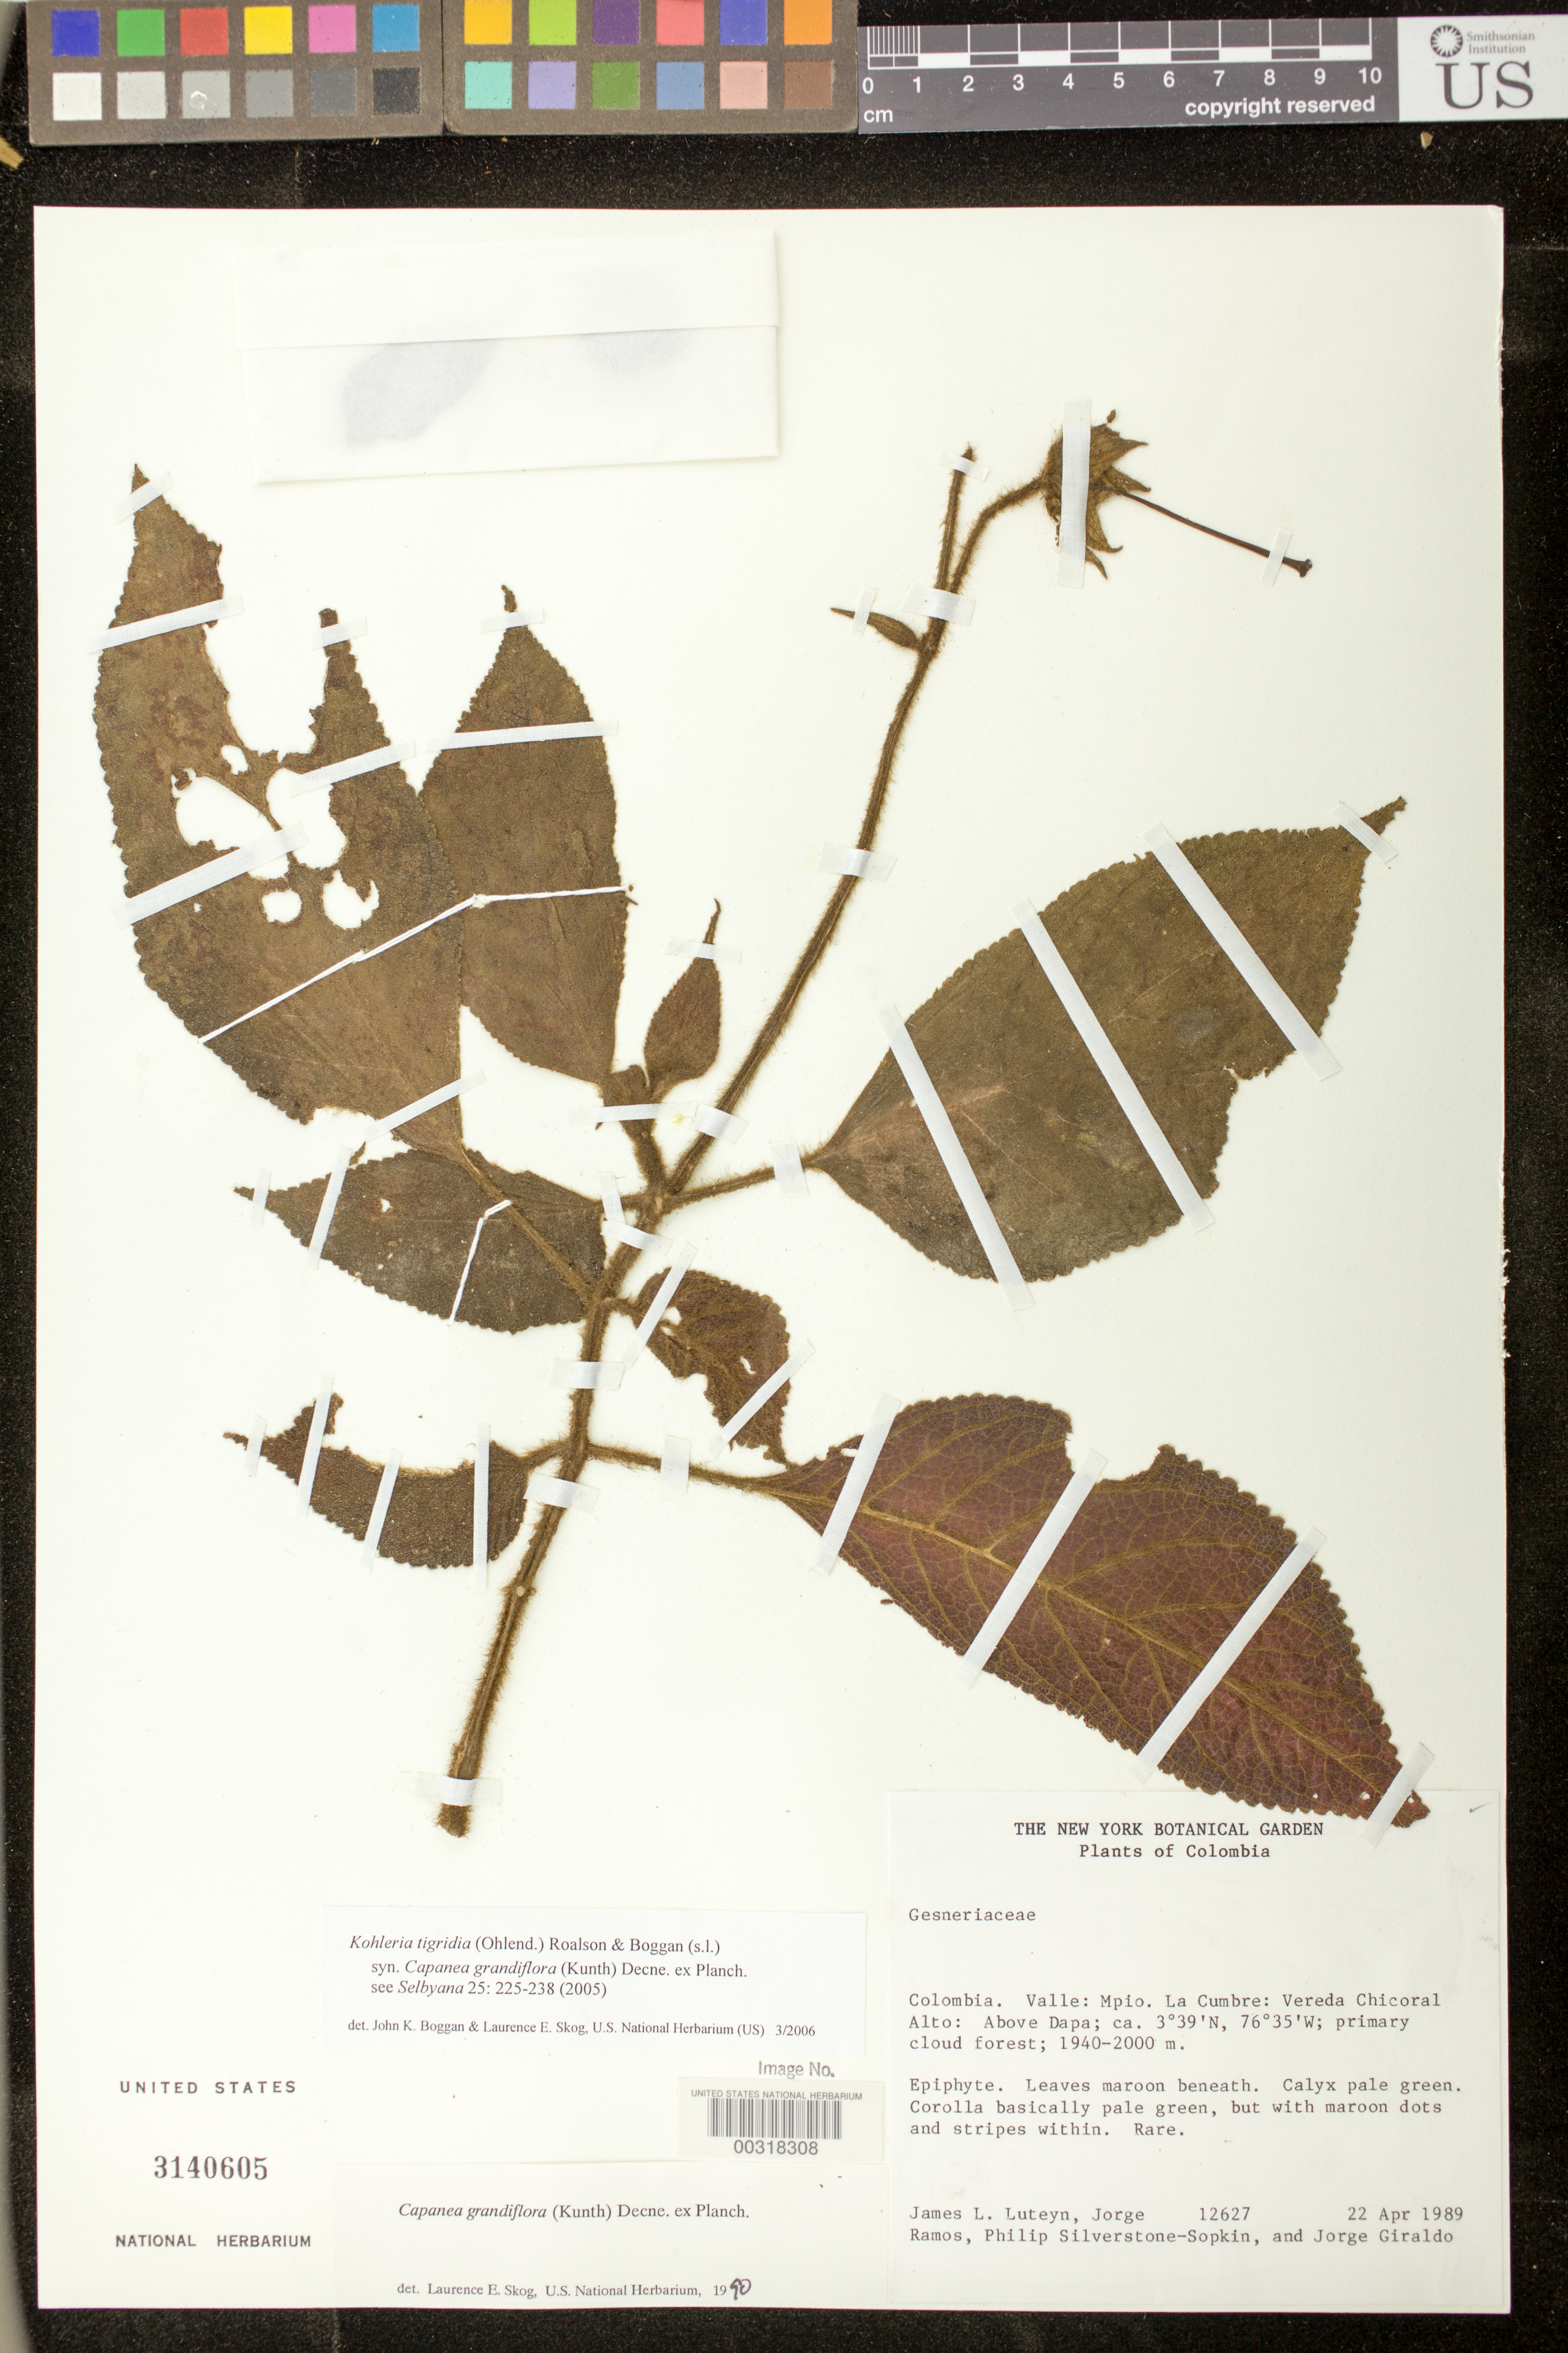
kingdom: Plantae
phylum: Tracheophyta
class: Magnoliopsida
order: Lamiales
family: Gesneriaceae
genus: Kohleria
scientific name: Kohleria tigridia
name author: (Ohlend.) Roalson & Boggan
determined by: Boggan, J. K.; Skog, L. E.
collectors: J. L. Luteyn, J. Ramos, P. A. Silverstone-Sopkin & J. Giraldo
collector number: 12627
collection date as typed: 22 Apr 1989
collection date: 1989-04-22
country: Colombia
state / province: Valle del Cauca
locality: Mun. of La Cumbre, vereda Chicoral Alto, above Dapa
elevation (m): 1940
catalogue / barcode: US 3140605